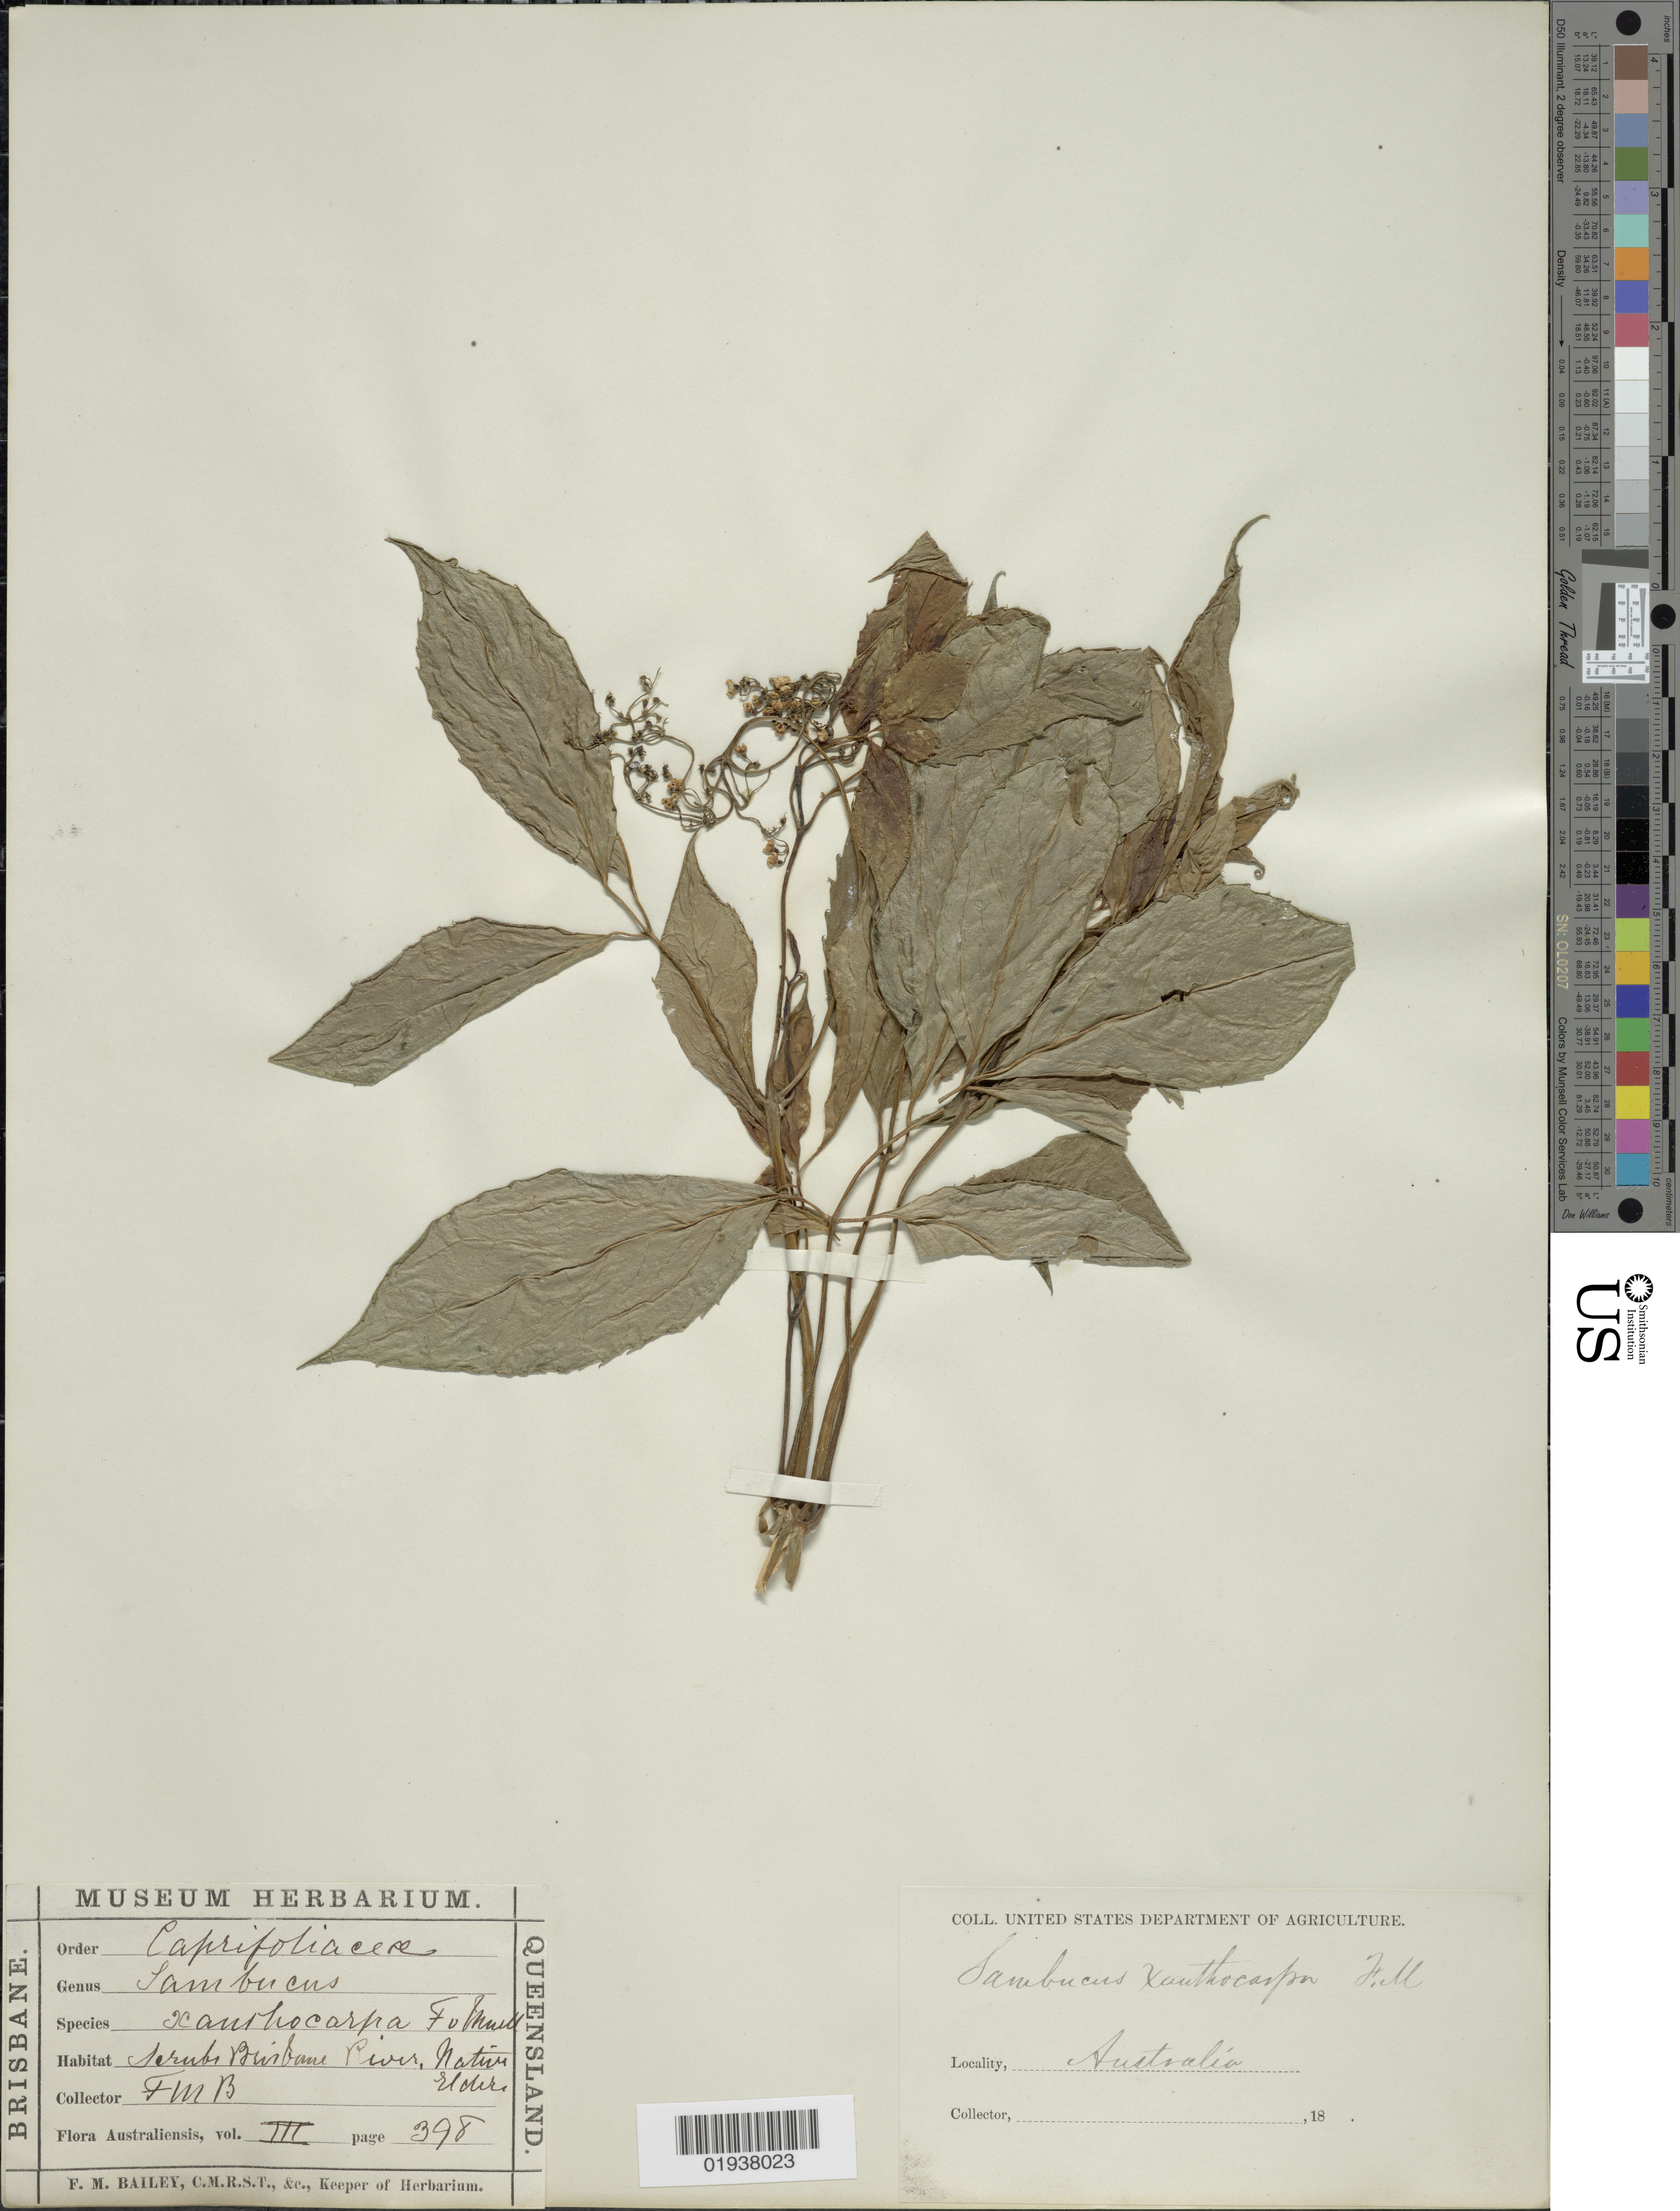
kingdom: Plantae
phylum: Tracheophyta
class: Magnoliopsida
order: Dipsacales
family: Viburnaceae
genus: Sambucus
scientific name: Sambucus australasica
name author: (Lindl.) Fritsch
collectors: F. M. Bailey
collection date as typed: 18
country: Australia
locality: Scrubs Brisbane River, Native Elders